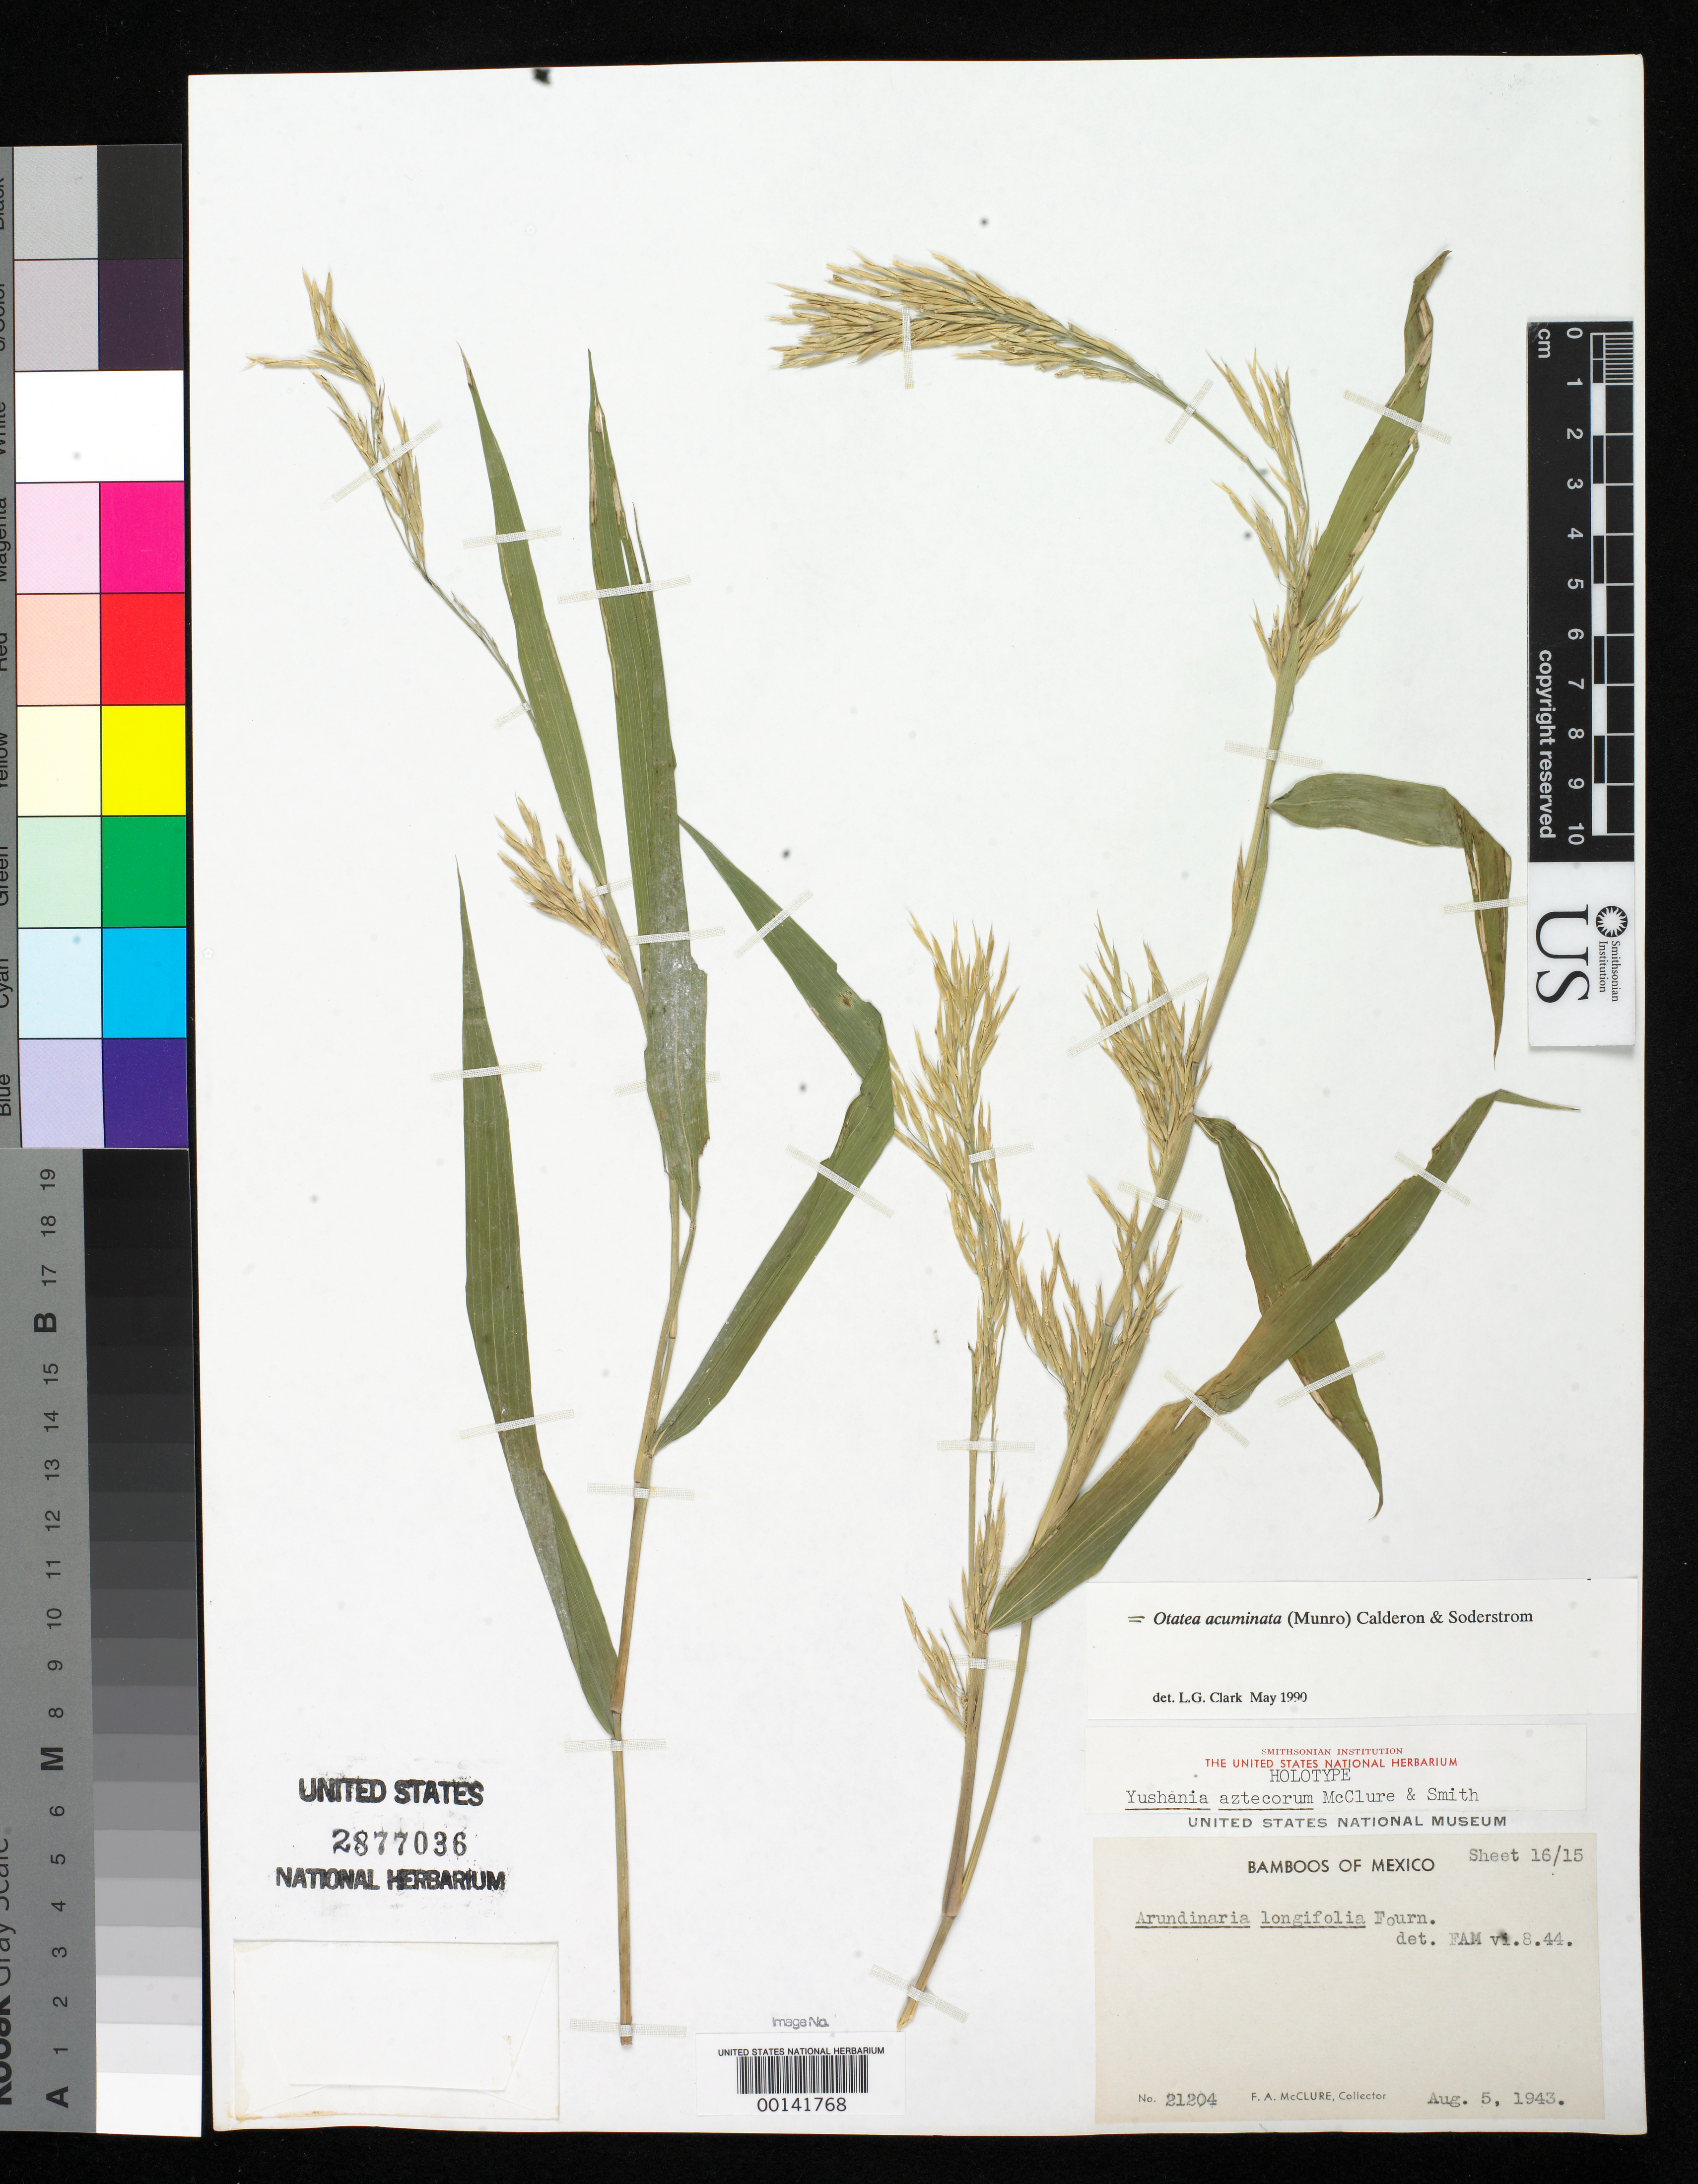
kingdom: Plantae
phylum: Tracheophyta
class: Liliopsida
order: Poales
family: Poaceae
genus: Yushania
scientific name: Yushania aztecorum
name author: McClure & E.W. Sm.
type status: Holotype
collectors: F. A. McClure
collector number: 21204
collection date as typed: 05 Aug 1943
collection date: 1943-08-05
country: Mexico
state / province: Sinaloa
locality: Slopes of La Dispensa, inland from Rosario.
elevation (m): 457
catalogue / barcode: US 2877036